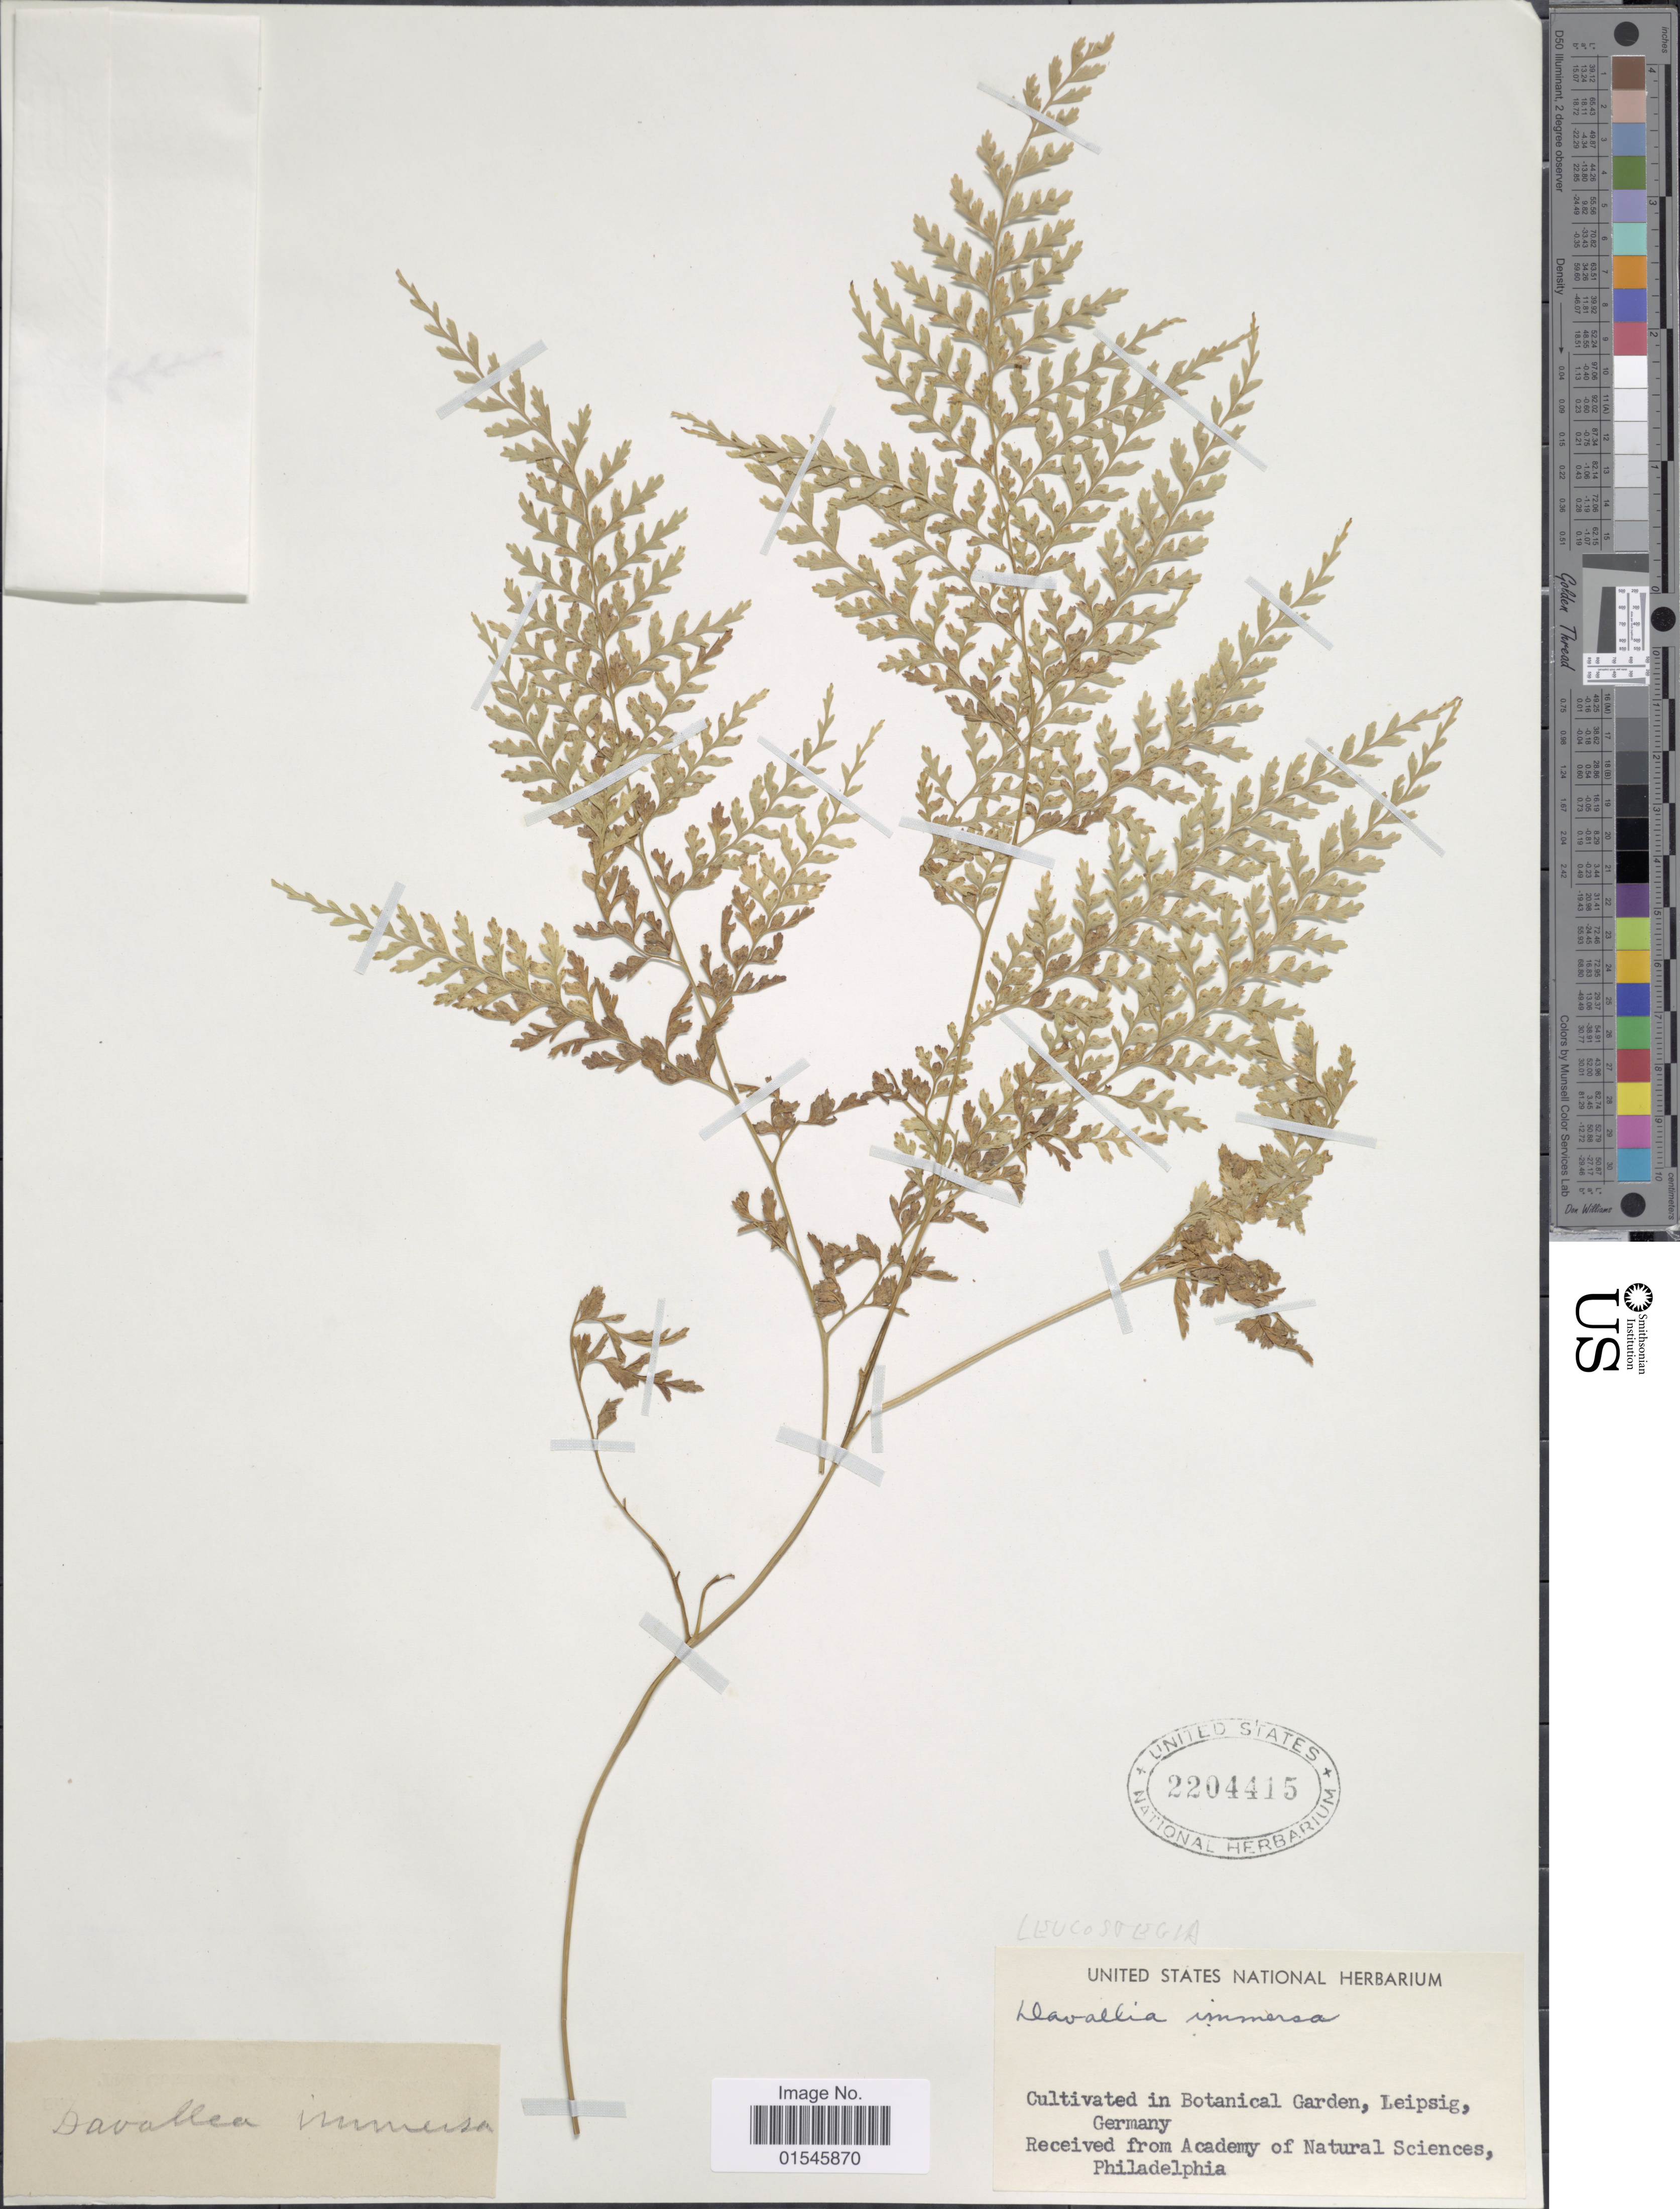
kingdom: Plantae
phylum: Tracheophyta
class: Polypodiopsida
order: Polypodiales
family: Hypodematiaceae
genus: Leucostegia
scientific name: Leucostegia truncata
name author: (D. Don) Fraser-Jenk.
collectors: U.S. National Herbarium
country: Germany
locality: Cultivated in Botanical Garden, Leipsig, Germany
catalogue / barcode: US 2204415